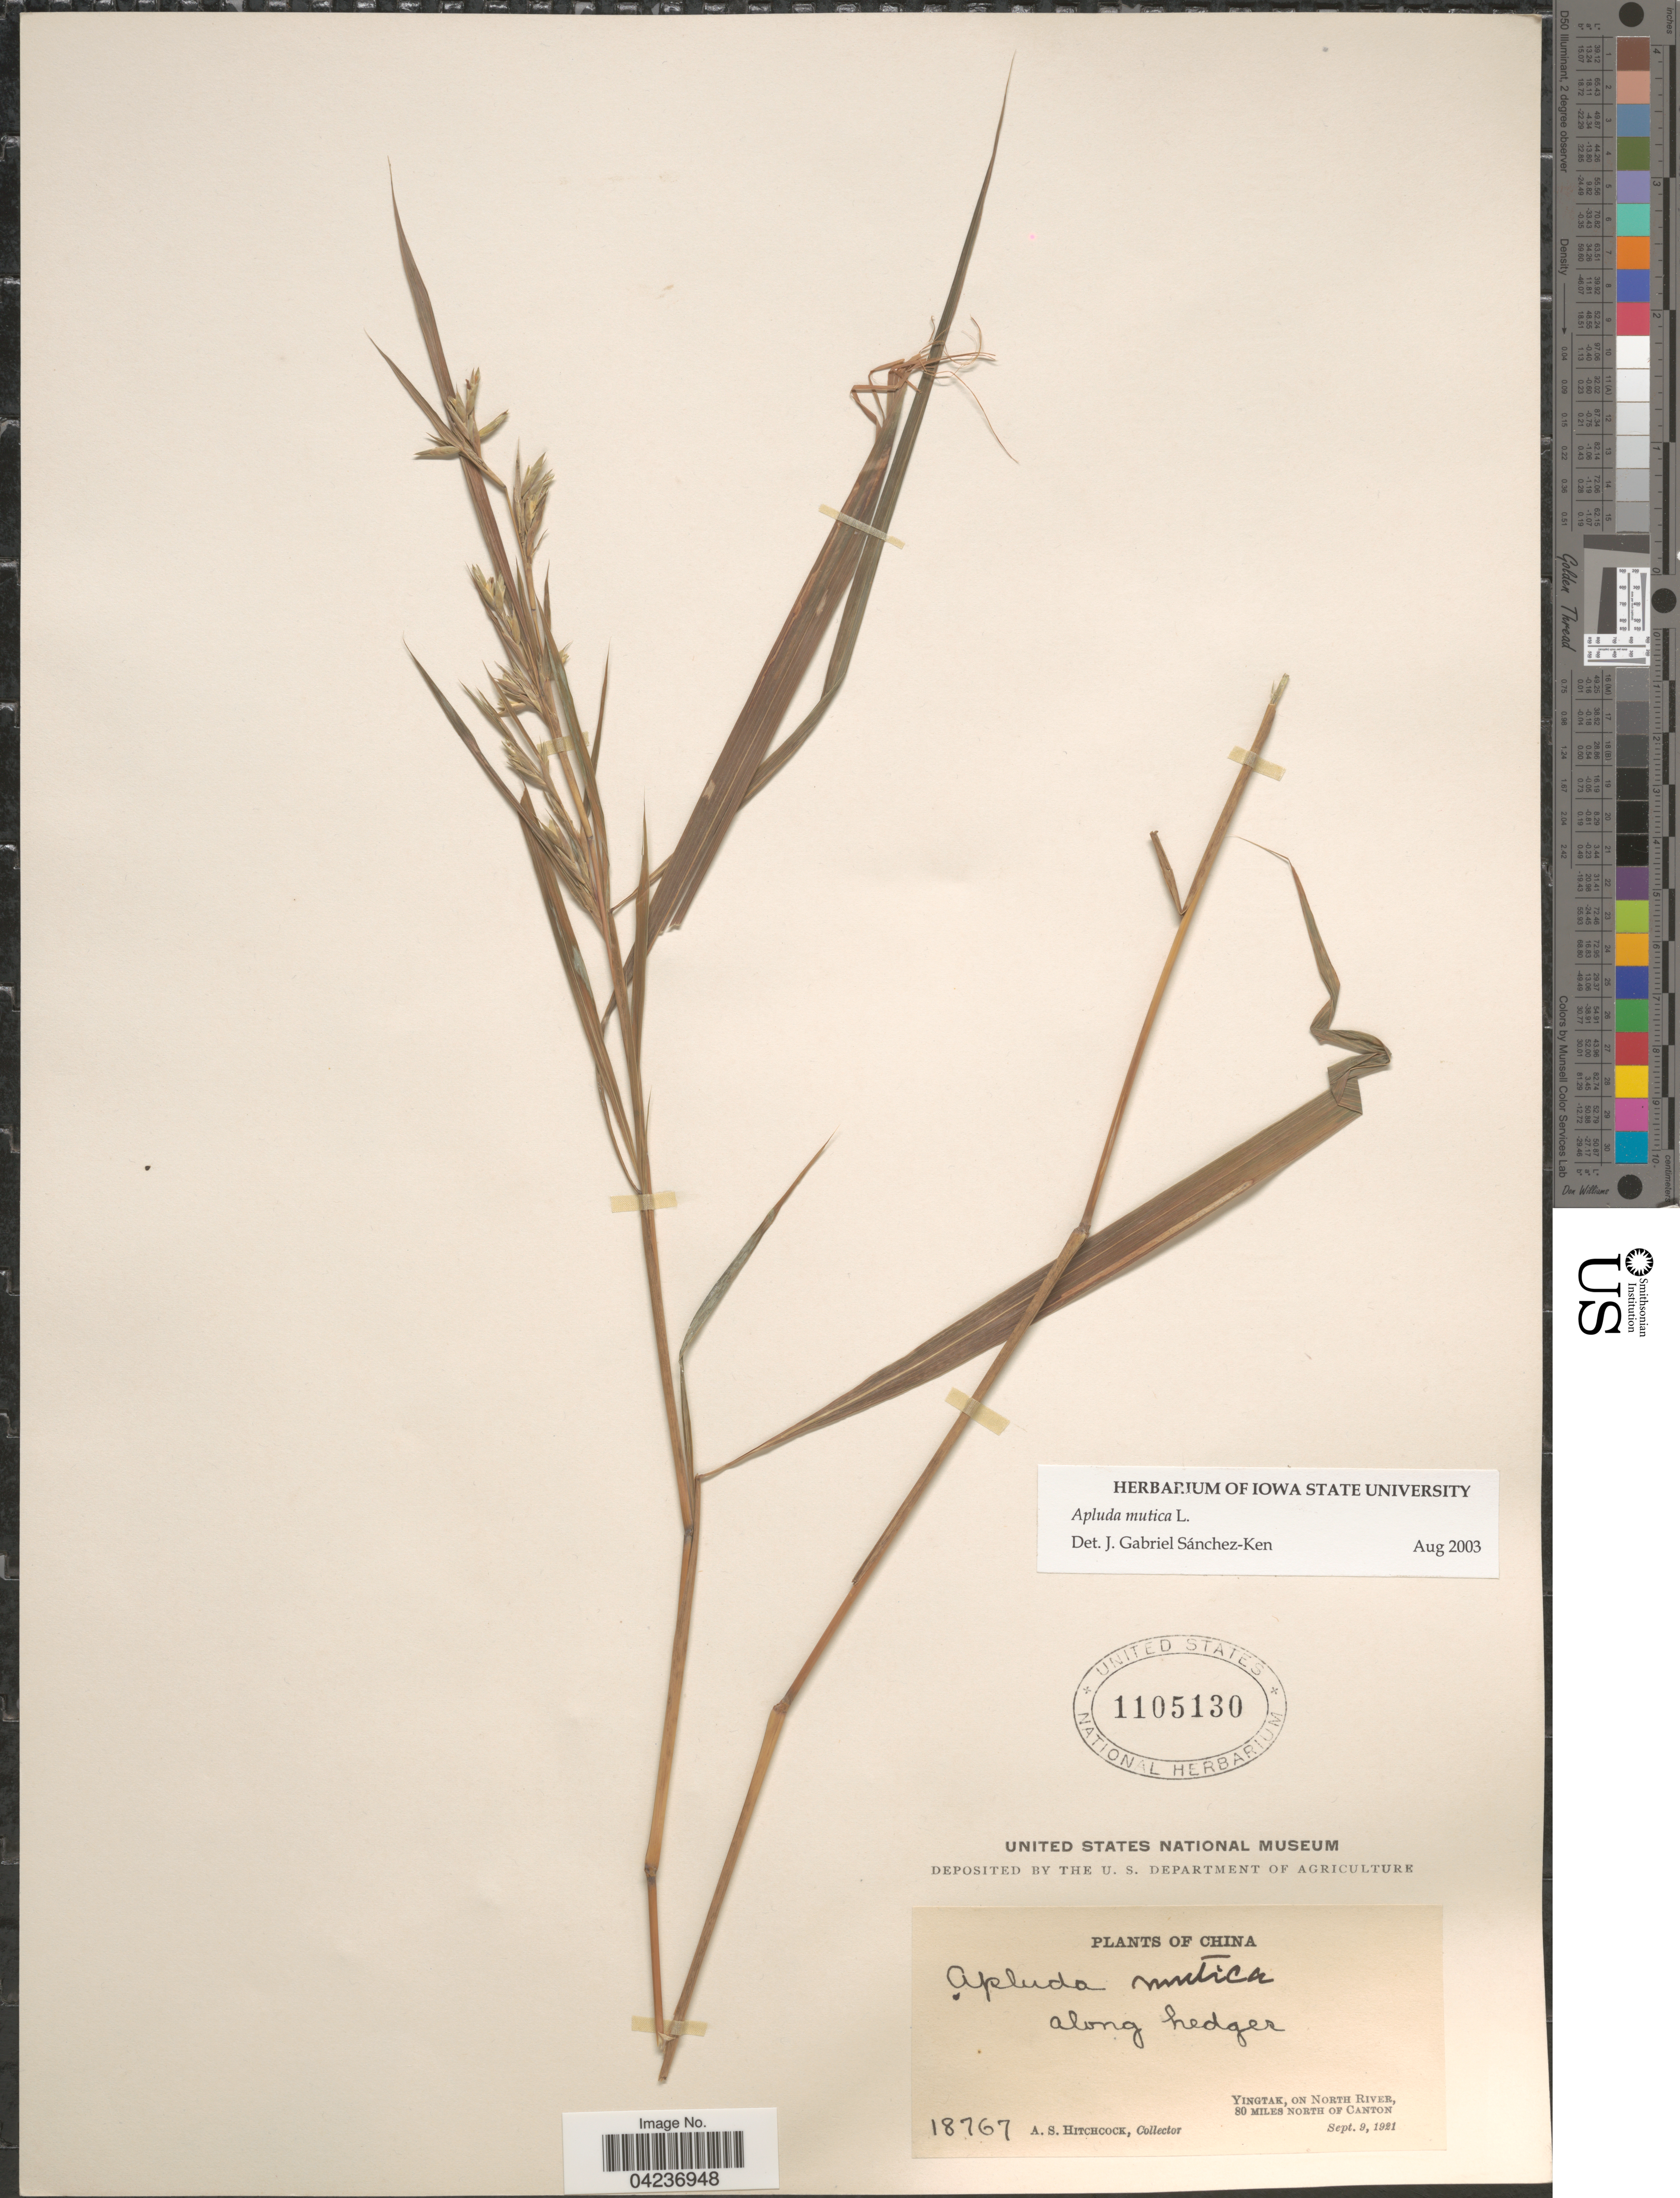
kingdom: Plantae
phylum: Tracheophyta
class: Liliopsida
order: Poales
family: Poaceae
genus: Apluda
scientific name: Apluda mutica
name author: L.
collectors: A. S. Hitchcock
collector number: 18767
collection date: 1921-09-09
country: China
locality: Along hedges. Yingtak, on North River, 80 miles North of Canton.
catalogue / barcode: US 1105130